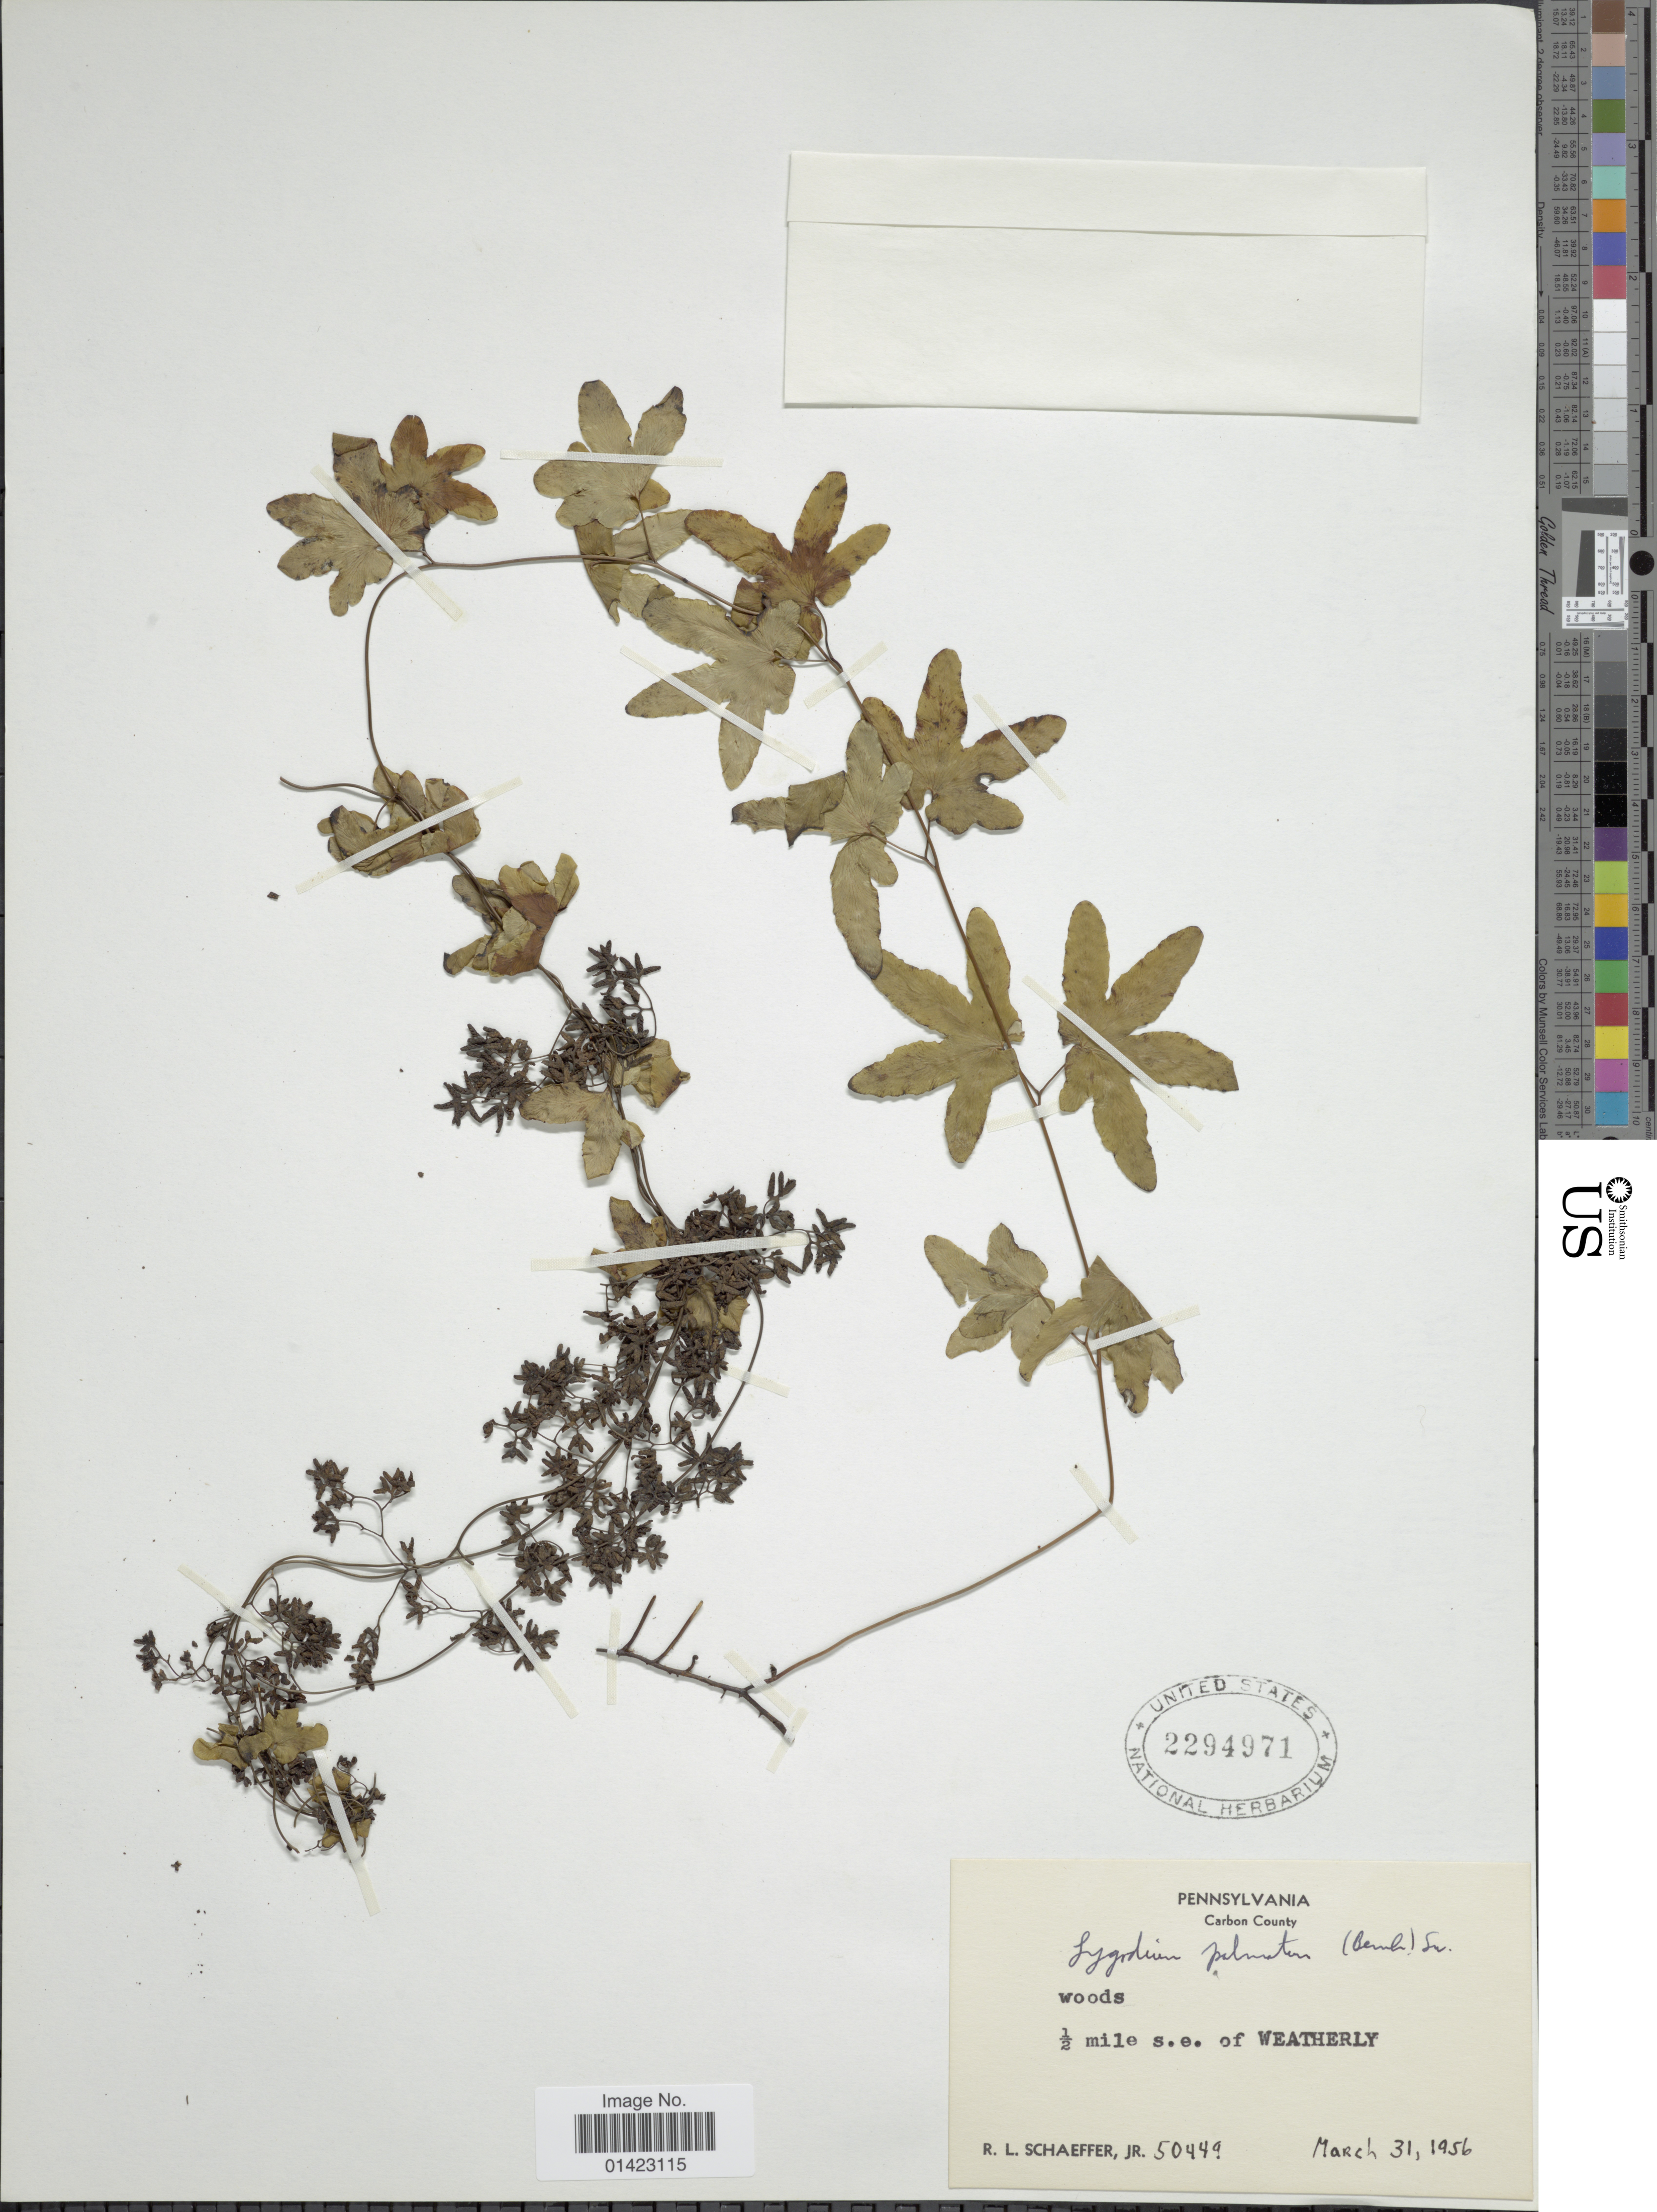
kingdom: Plantae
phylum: Tracheophyta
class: Polypodiopsida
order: Schizaeales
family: Lygodiaceae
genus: Lygodium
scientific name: Lygodium palmatum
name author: (Bernh.) Sw.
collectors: R. L. Schaeffer Jr.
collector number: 50449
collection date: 1956-03-31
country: United States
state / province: Pennsylvania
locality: Pennsylvania, Carbon County, 1/2 mile s.e. of Weatherly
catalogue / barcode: US 2294971